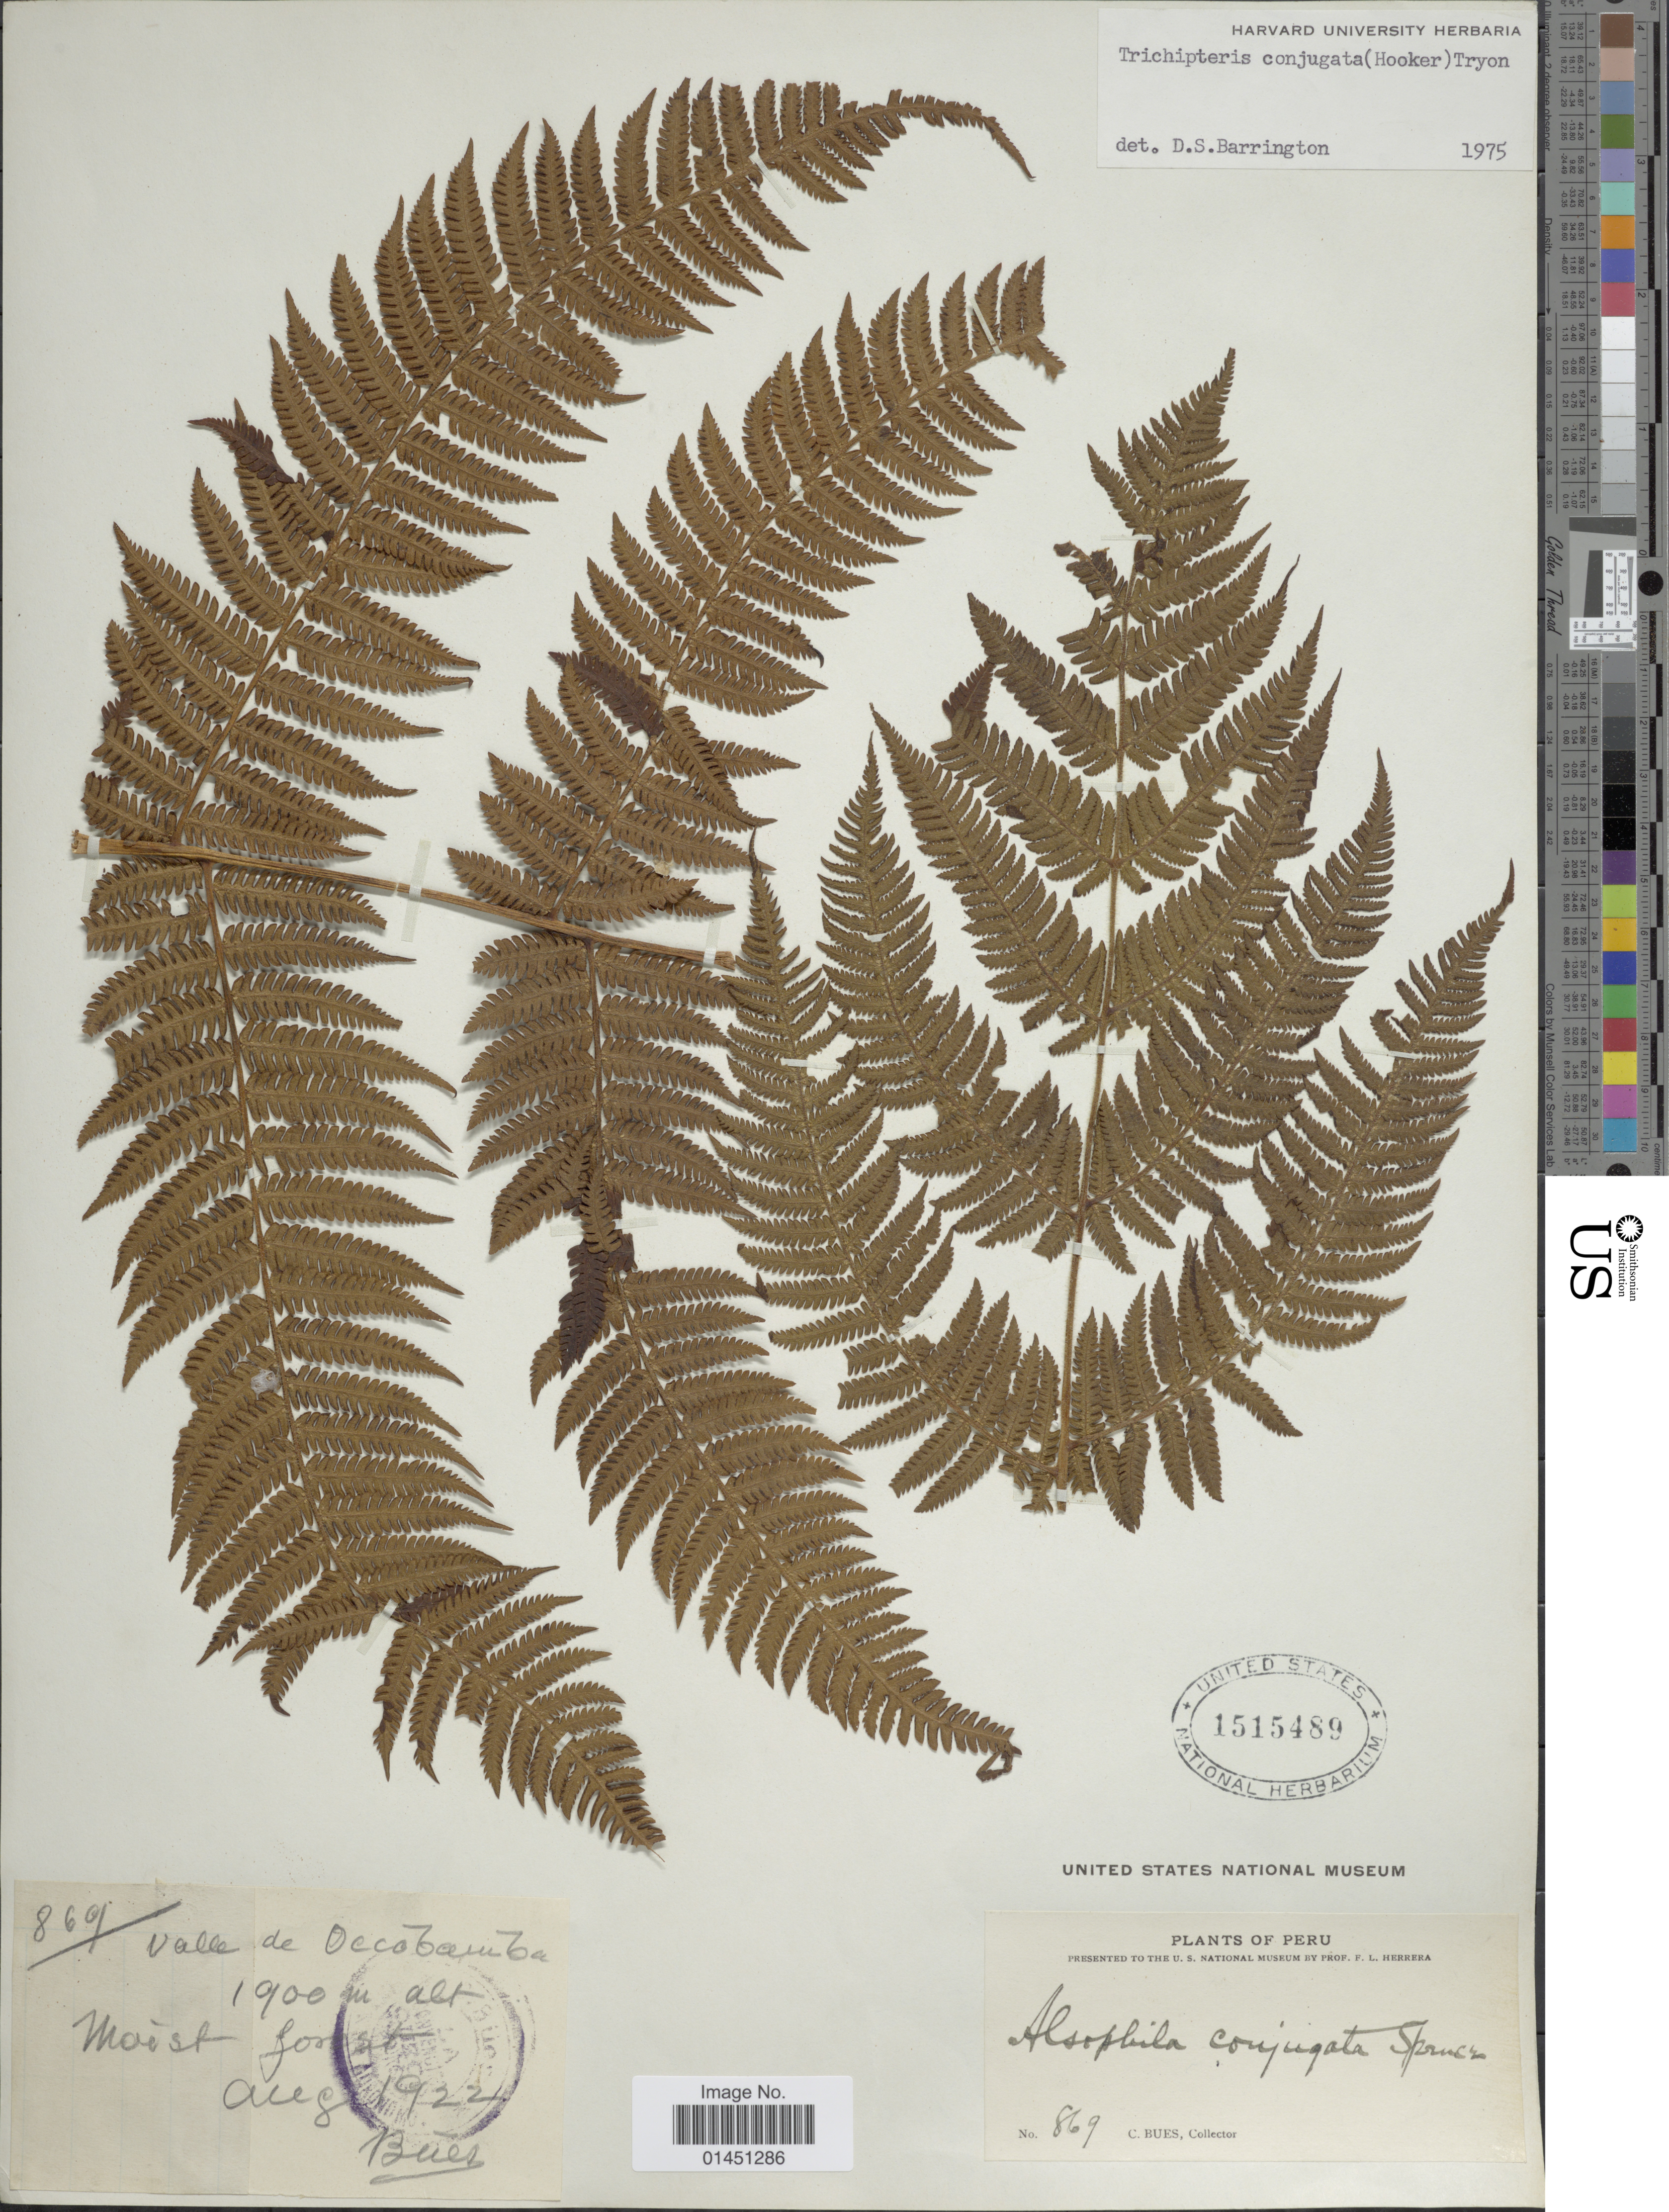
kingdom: Plantae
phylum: Tracheophyta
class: Polypodiopsida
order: Cyatheales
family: Cyatheaceae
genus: Cyathea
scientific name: Cyathea conjugata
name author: (Hook.) Domin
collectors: C. Bues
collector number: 869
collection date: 1922-08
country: Peru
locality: Valle de Occobamba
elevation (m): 1900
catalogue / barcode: US 1515489